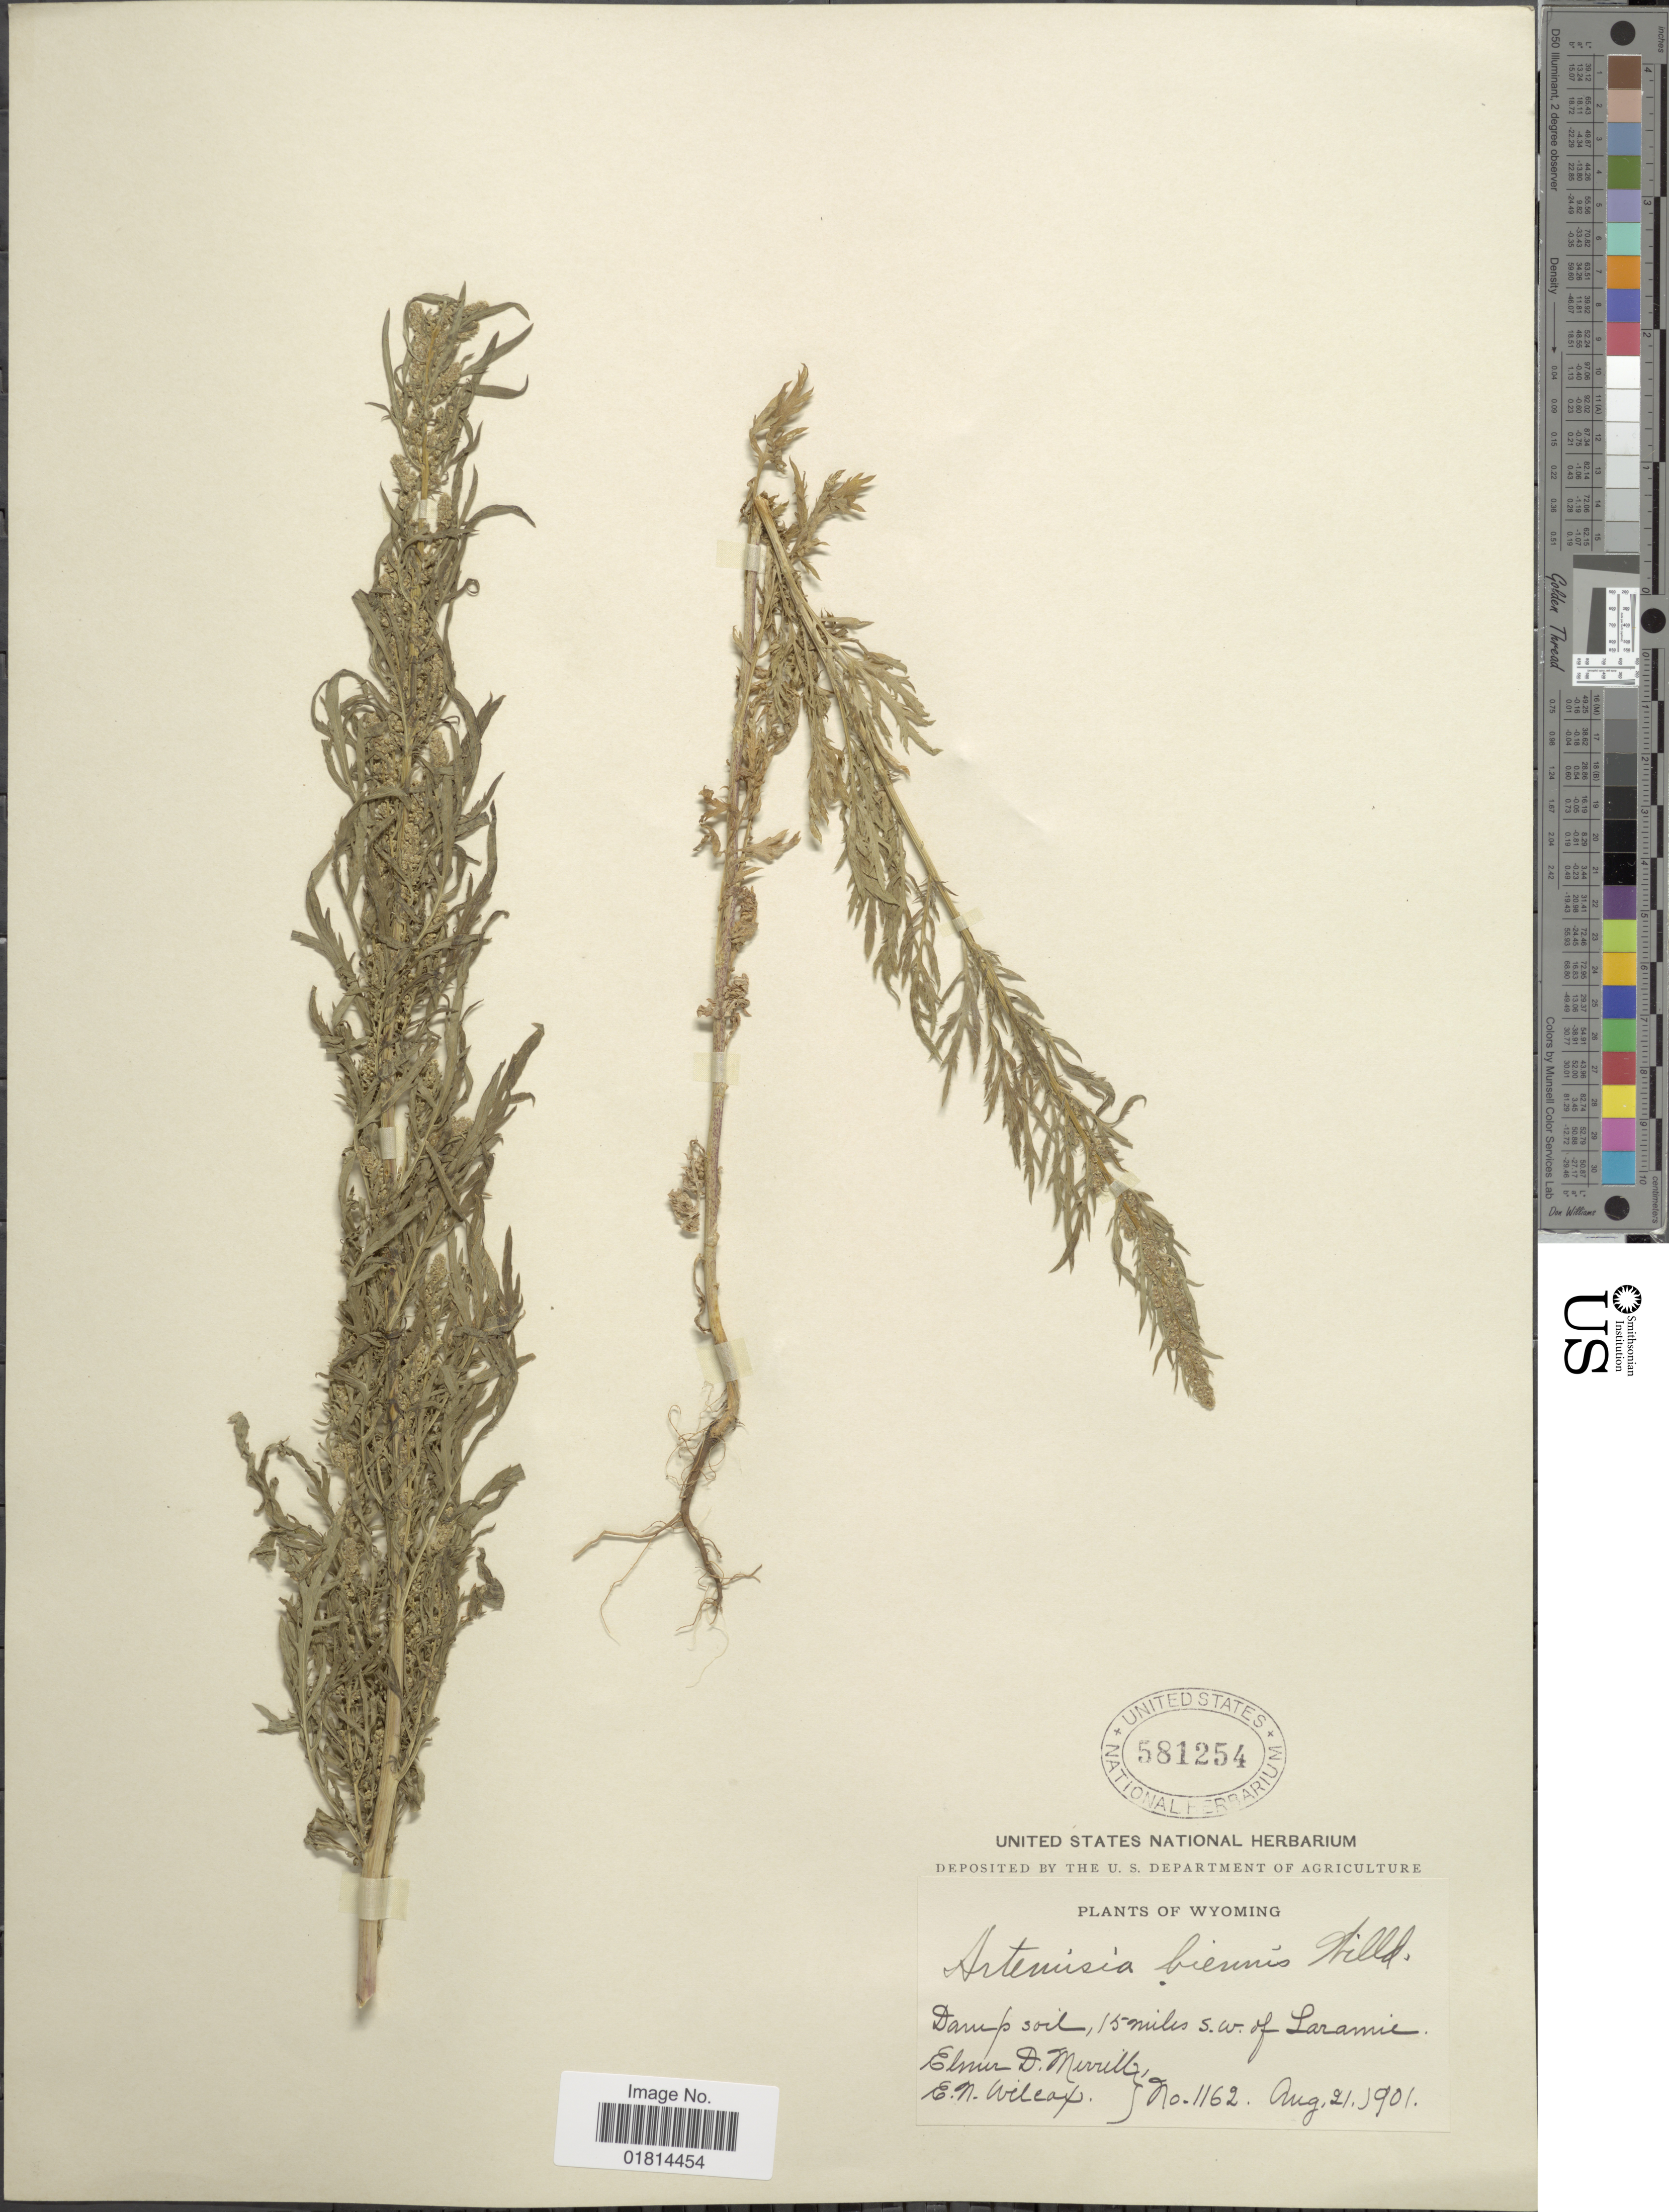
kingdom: Plantae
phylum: Tracheophyta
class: Magnoliopsida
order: Asterales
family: Asteraceae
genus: Artemisia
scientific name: Artemisia biennis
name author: Willd.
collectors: E. D. Merrill & E. Wilcox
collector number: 1162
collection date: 1901-08-21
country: United States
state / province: Wyoming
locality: Damp soil, 15 miles s.w. of Laramie.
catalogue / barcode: US 581254